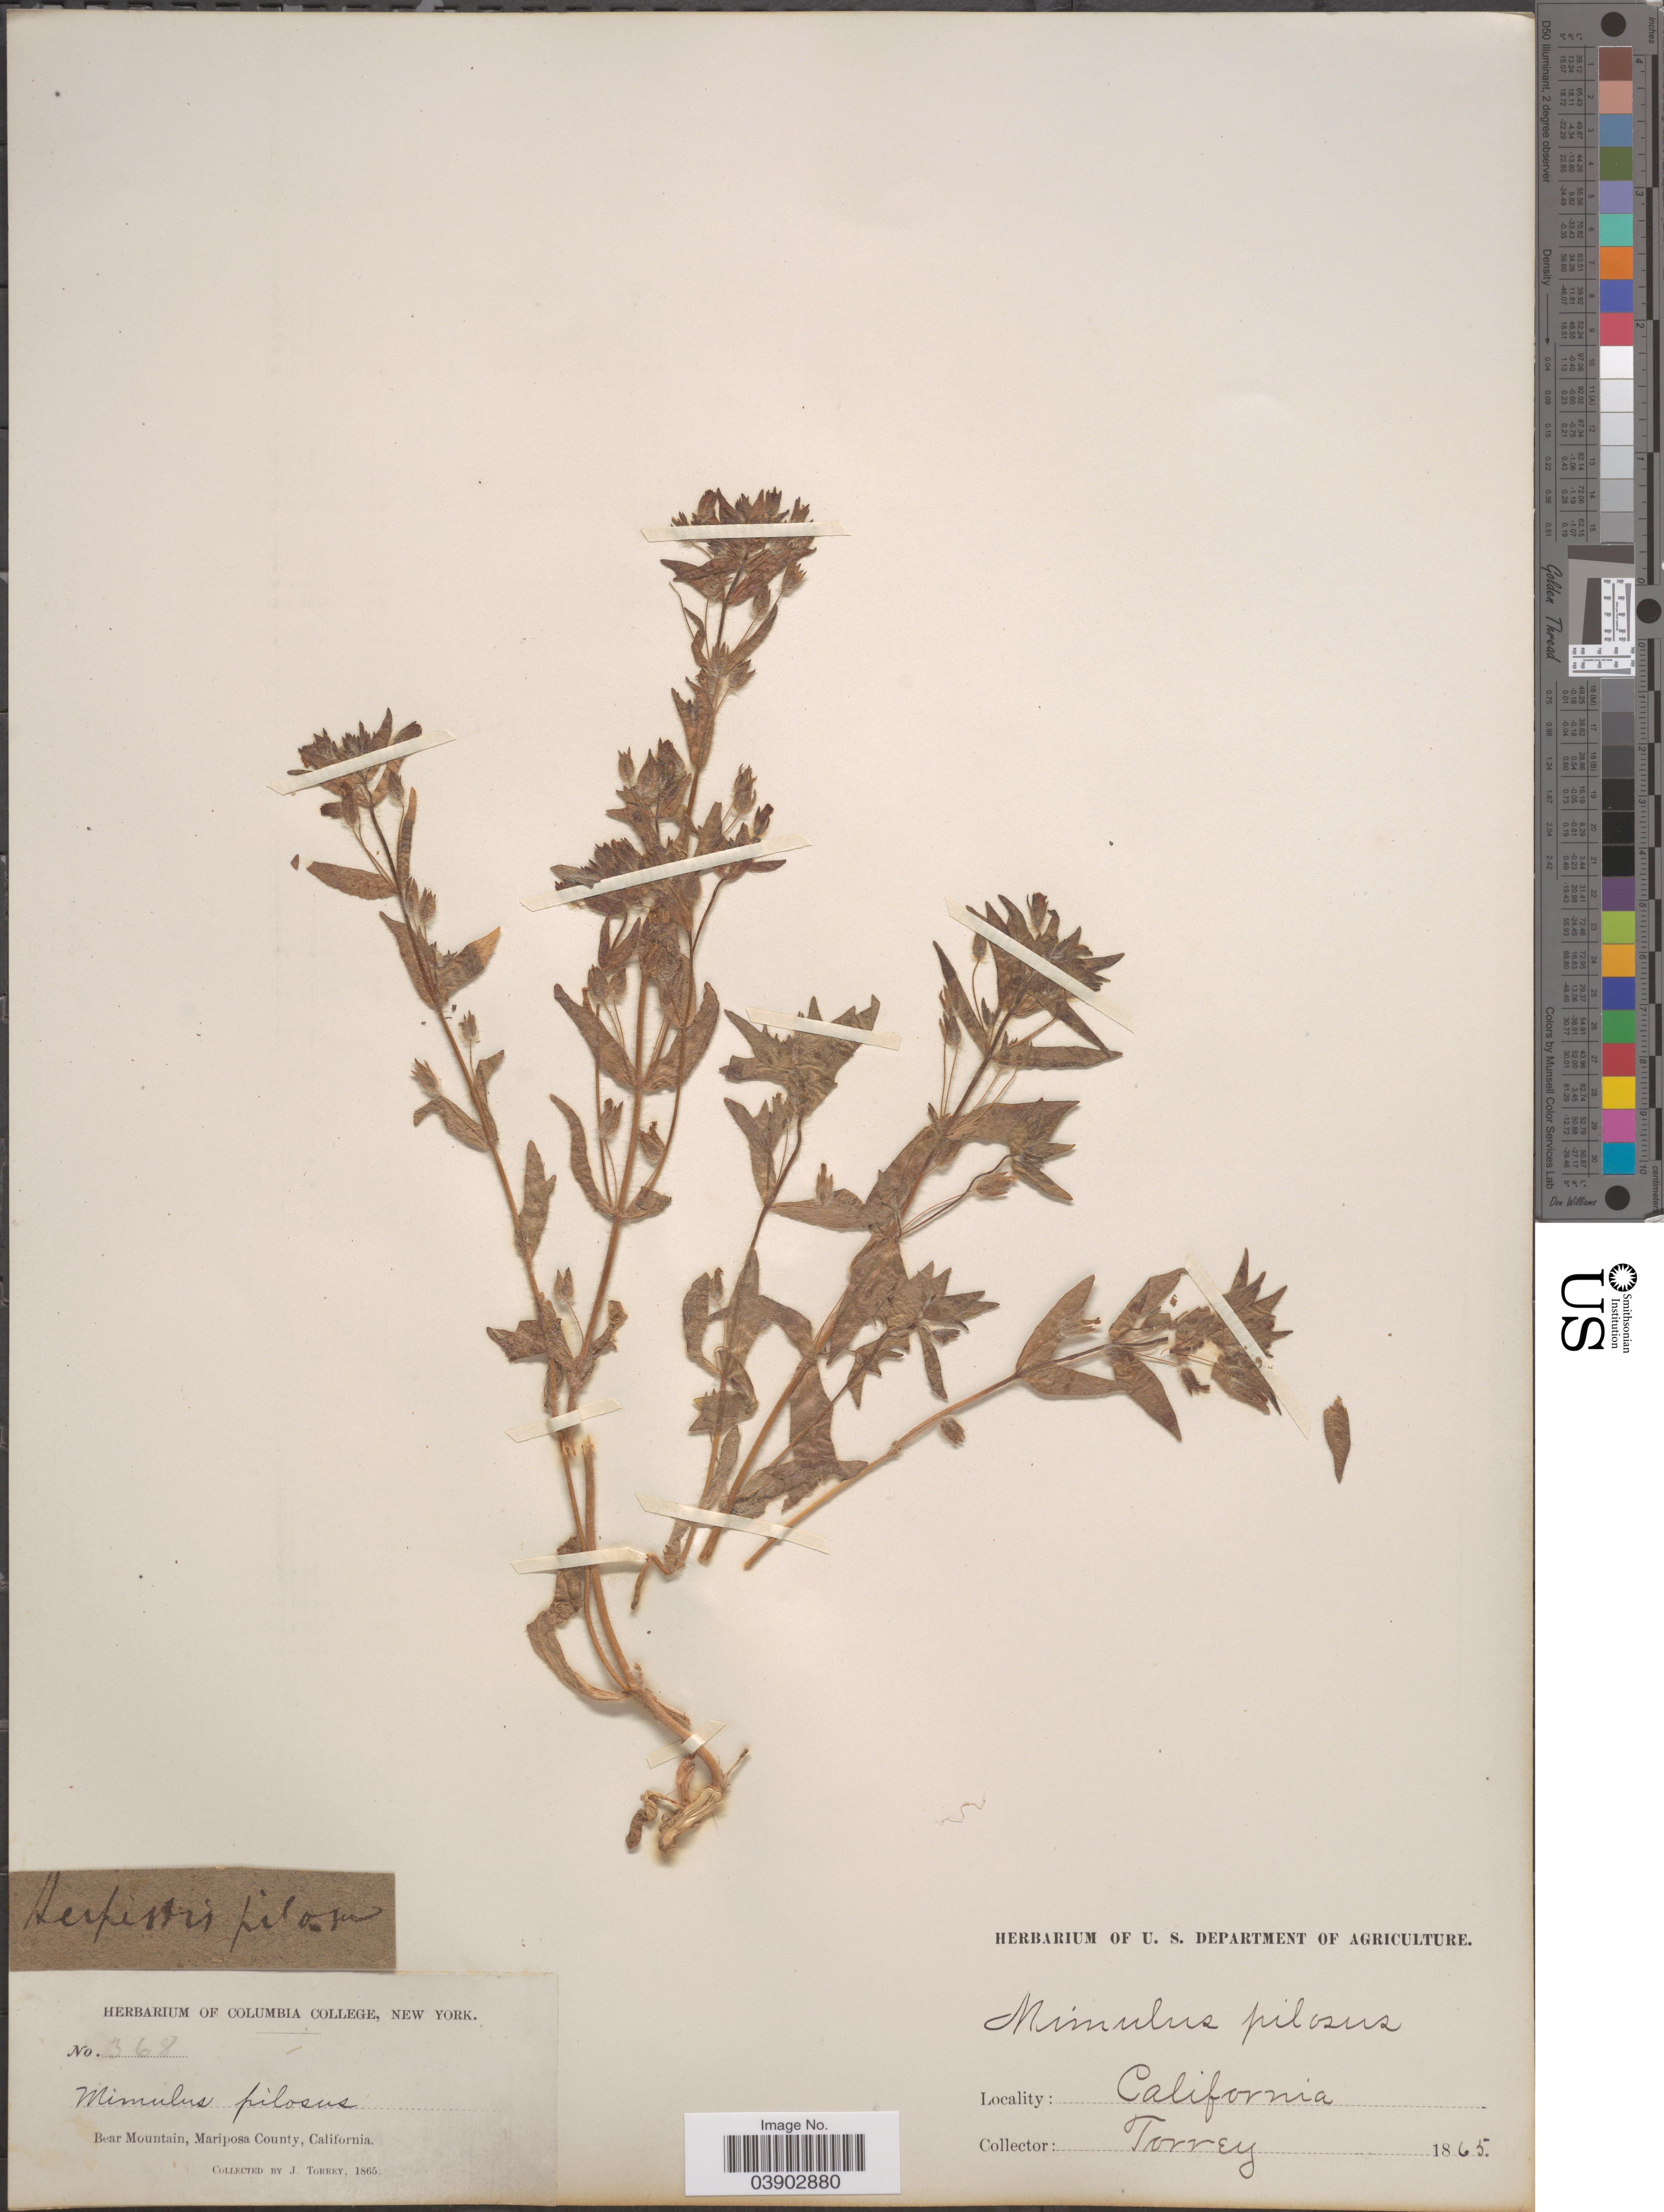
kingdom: Plantae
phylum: Tracheophyta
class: Magnoliopsida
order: Lamiales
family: Phrymaceae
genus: Mimetanthe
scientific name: Mimetanthe pilosa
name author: (Benth.) Greene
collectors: J. Torrey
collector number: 368*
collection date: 1865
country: United States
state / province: California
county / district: Mariposa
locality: Bear Mountain, Mariposa County.